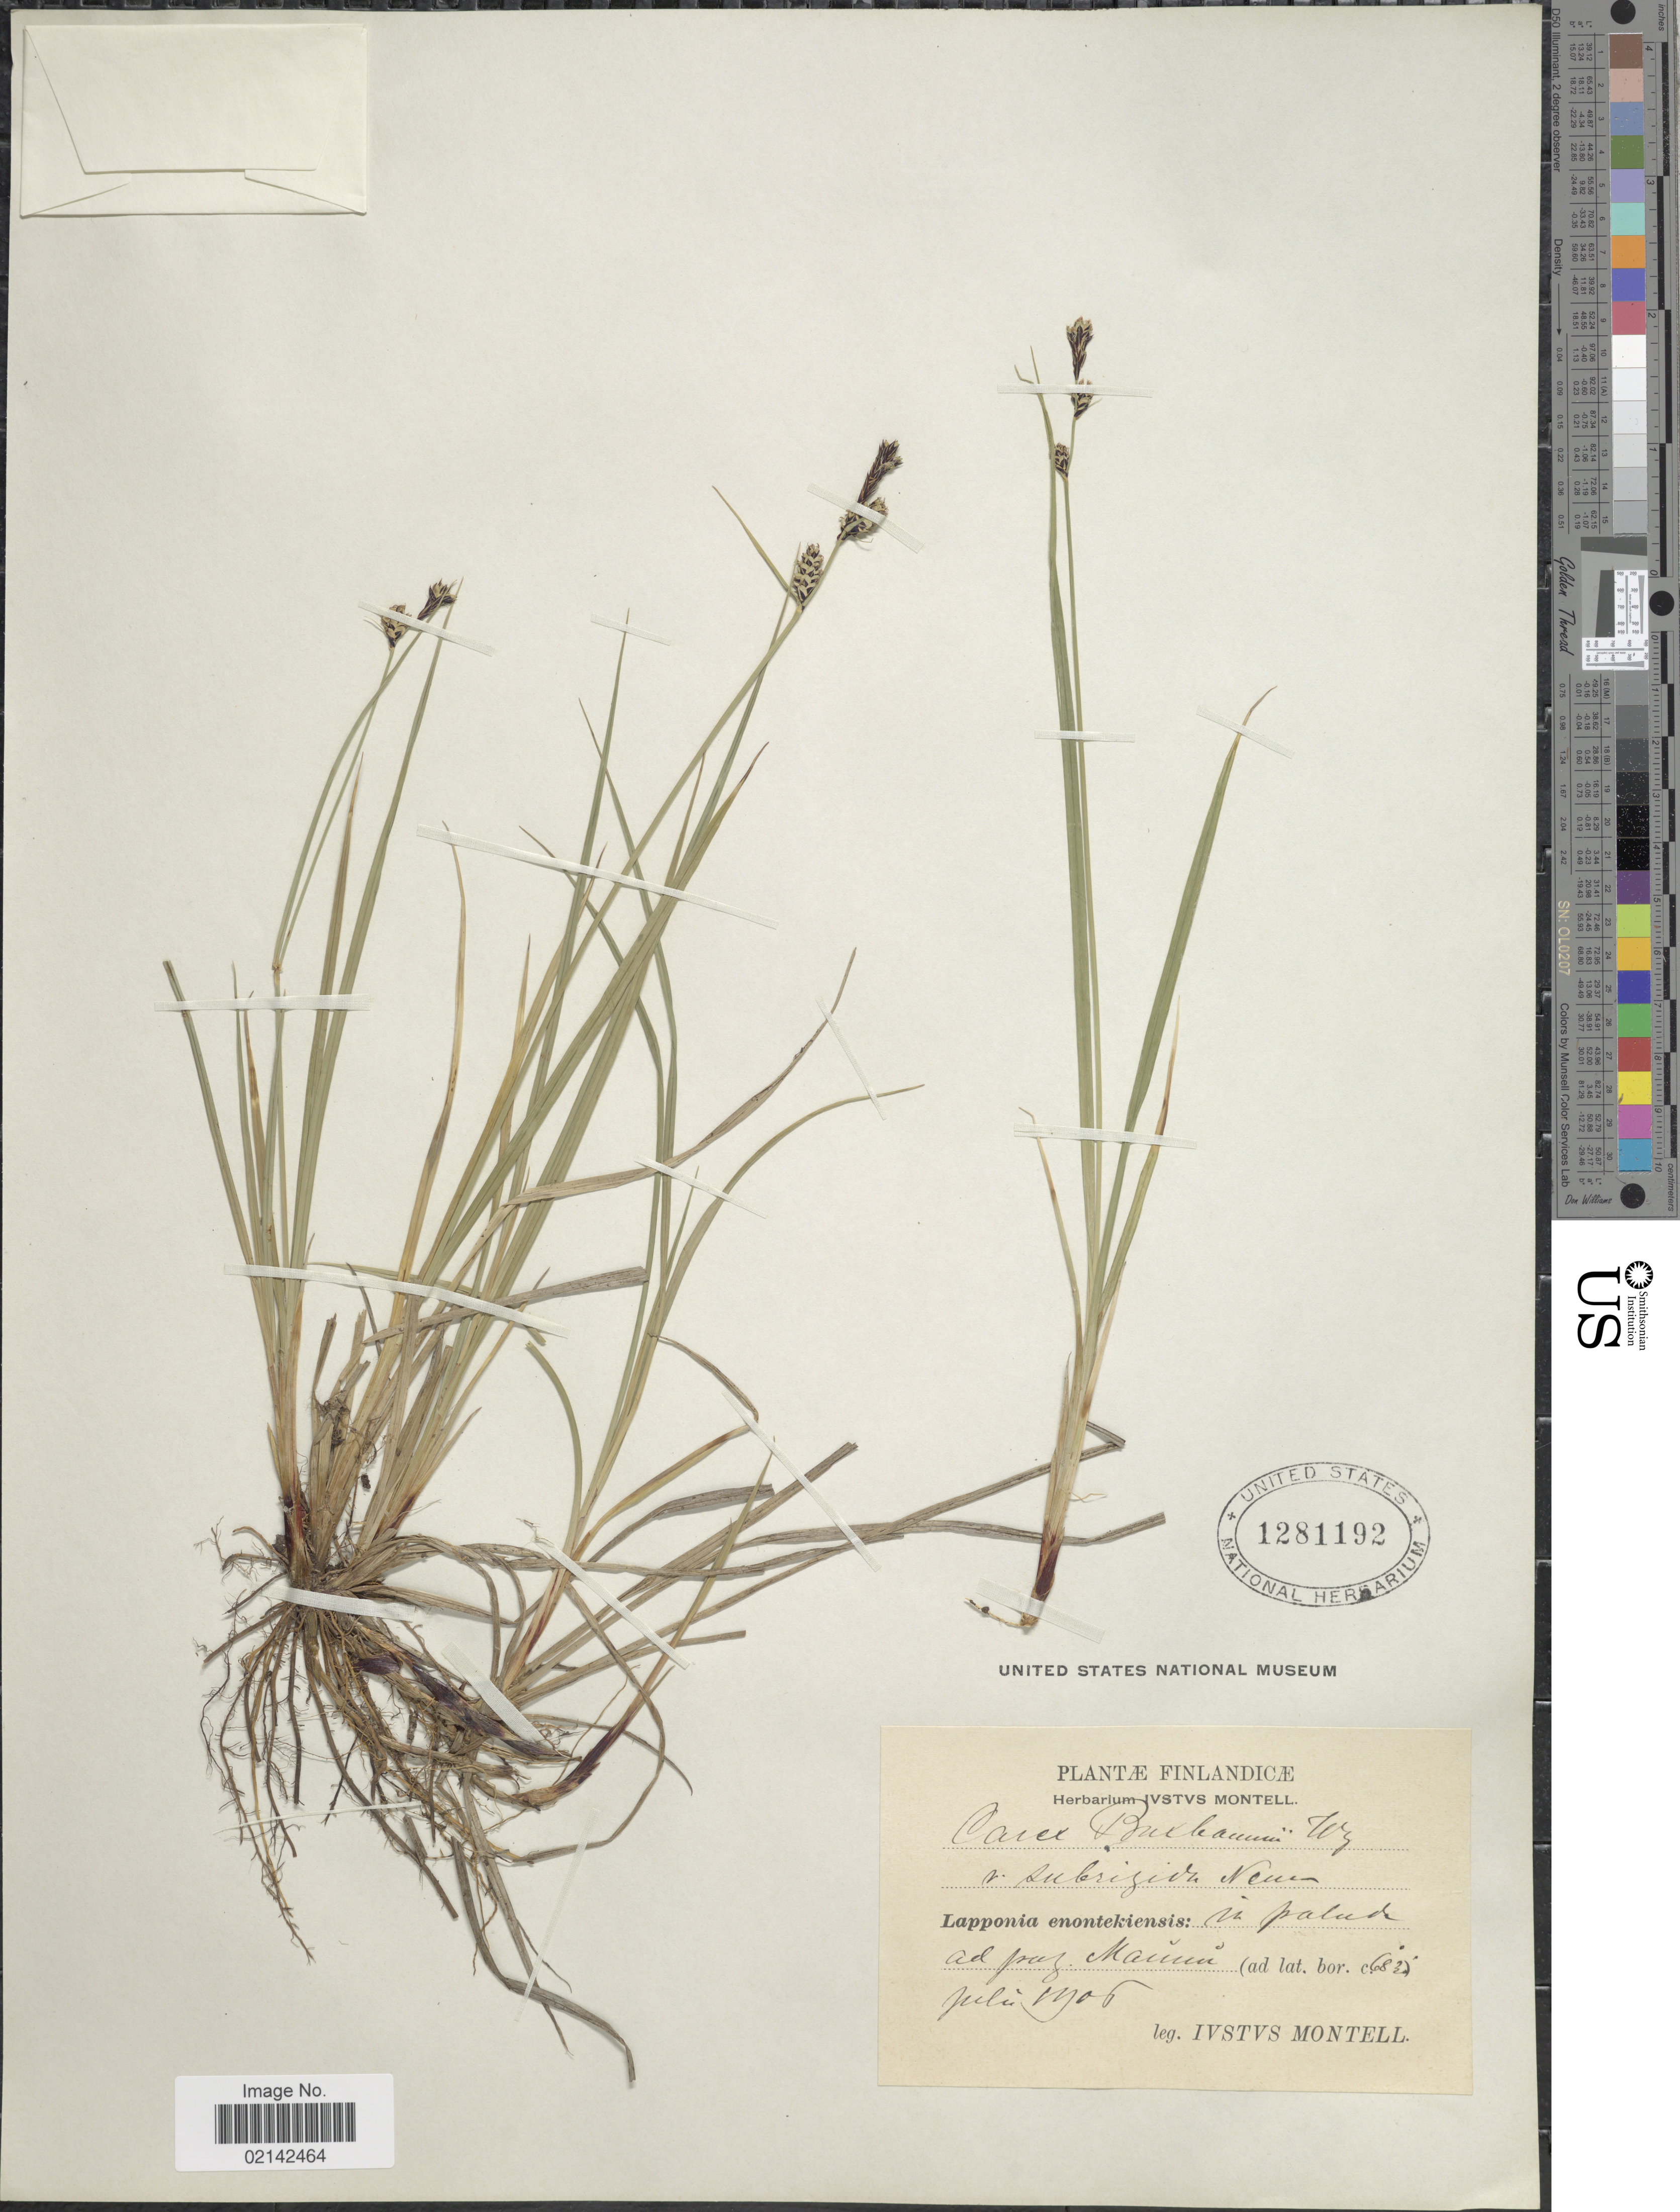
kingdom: Plantae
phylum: Tracheophyta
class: Liliopsida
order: Poales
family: Cyperaceae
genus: Carex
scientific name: Carex buxbaumii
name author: Wahlenb.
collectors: I. Montell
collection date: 1906-07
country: Finland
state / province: Lappi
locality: Lapponia enontekiensis: in palude ad pag Maunu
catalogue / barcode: US 1281192